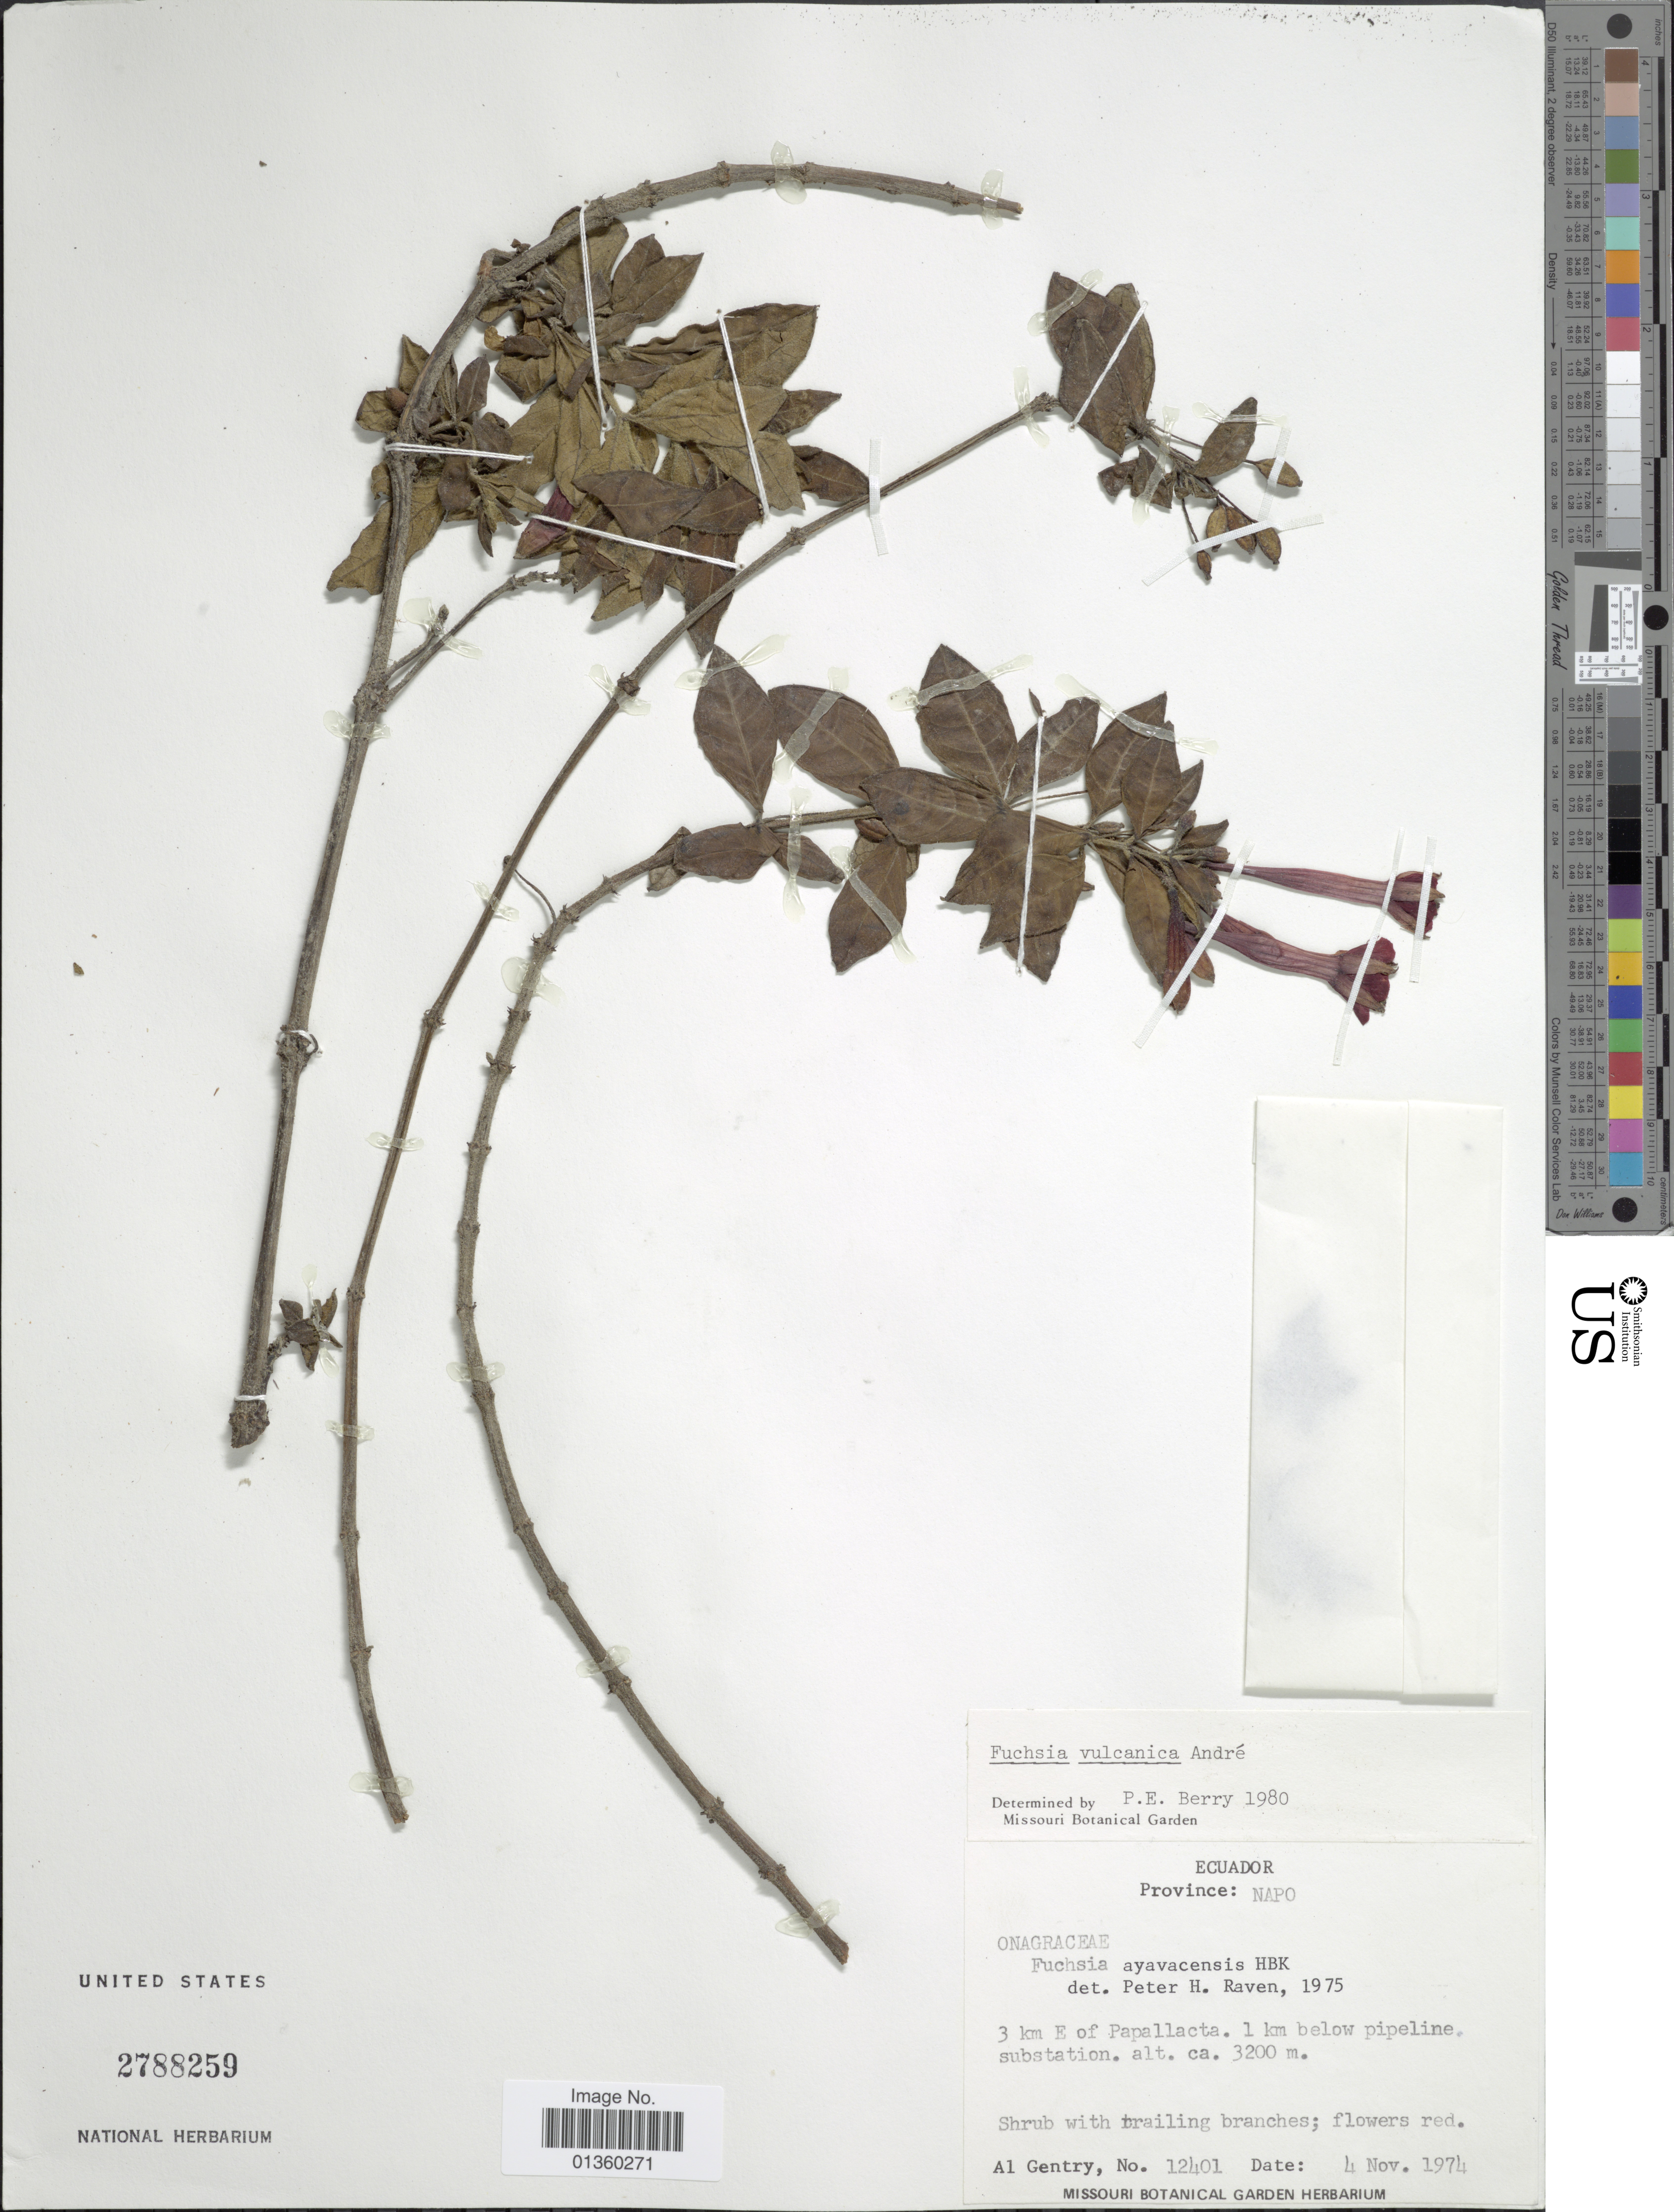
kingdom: Plantae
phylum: Tracheophyta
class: Magnoliopsida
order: Myrtales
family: Onagraceae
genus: Fuchsia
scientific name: Fuchsia vulcanica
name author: André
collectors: A. H. Gentry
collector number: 12401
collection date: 1974-11-04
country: Ecuador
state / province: Napo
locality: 3 km E of Papallacta, 1 km below pipeline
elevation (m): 3200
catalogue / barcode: US 2788259